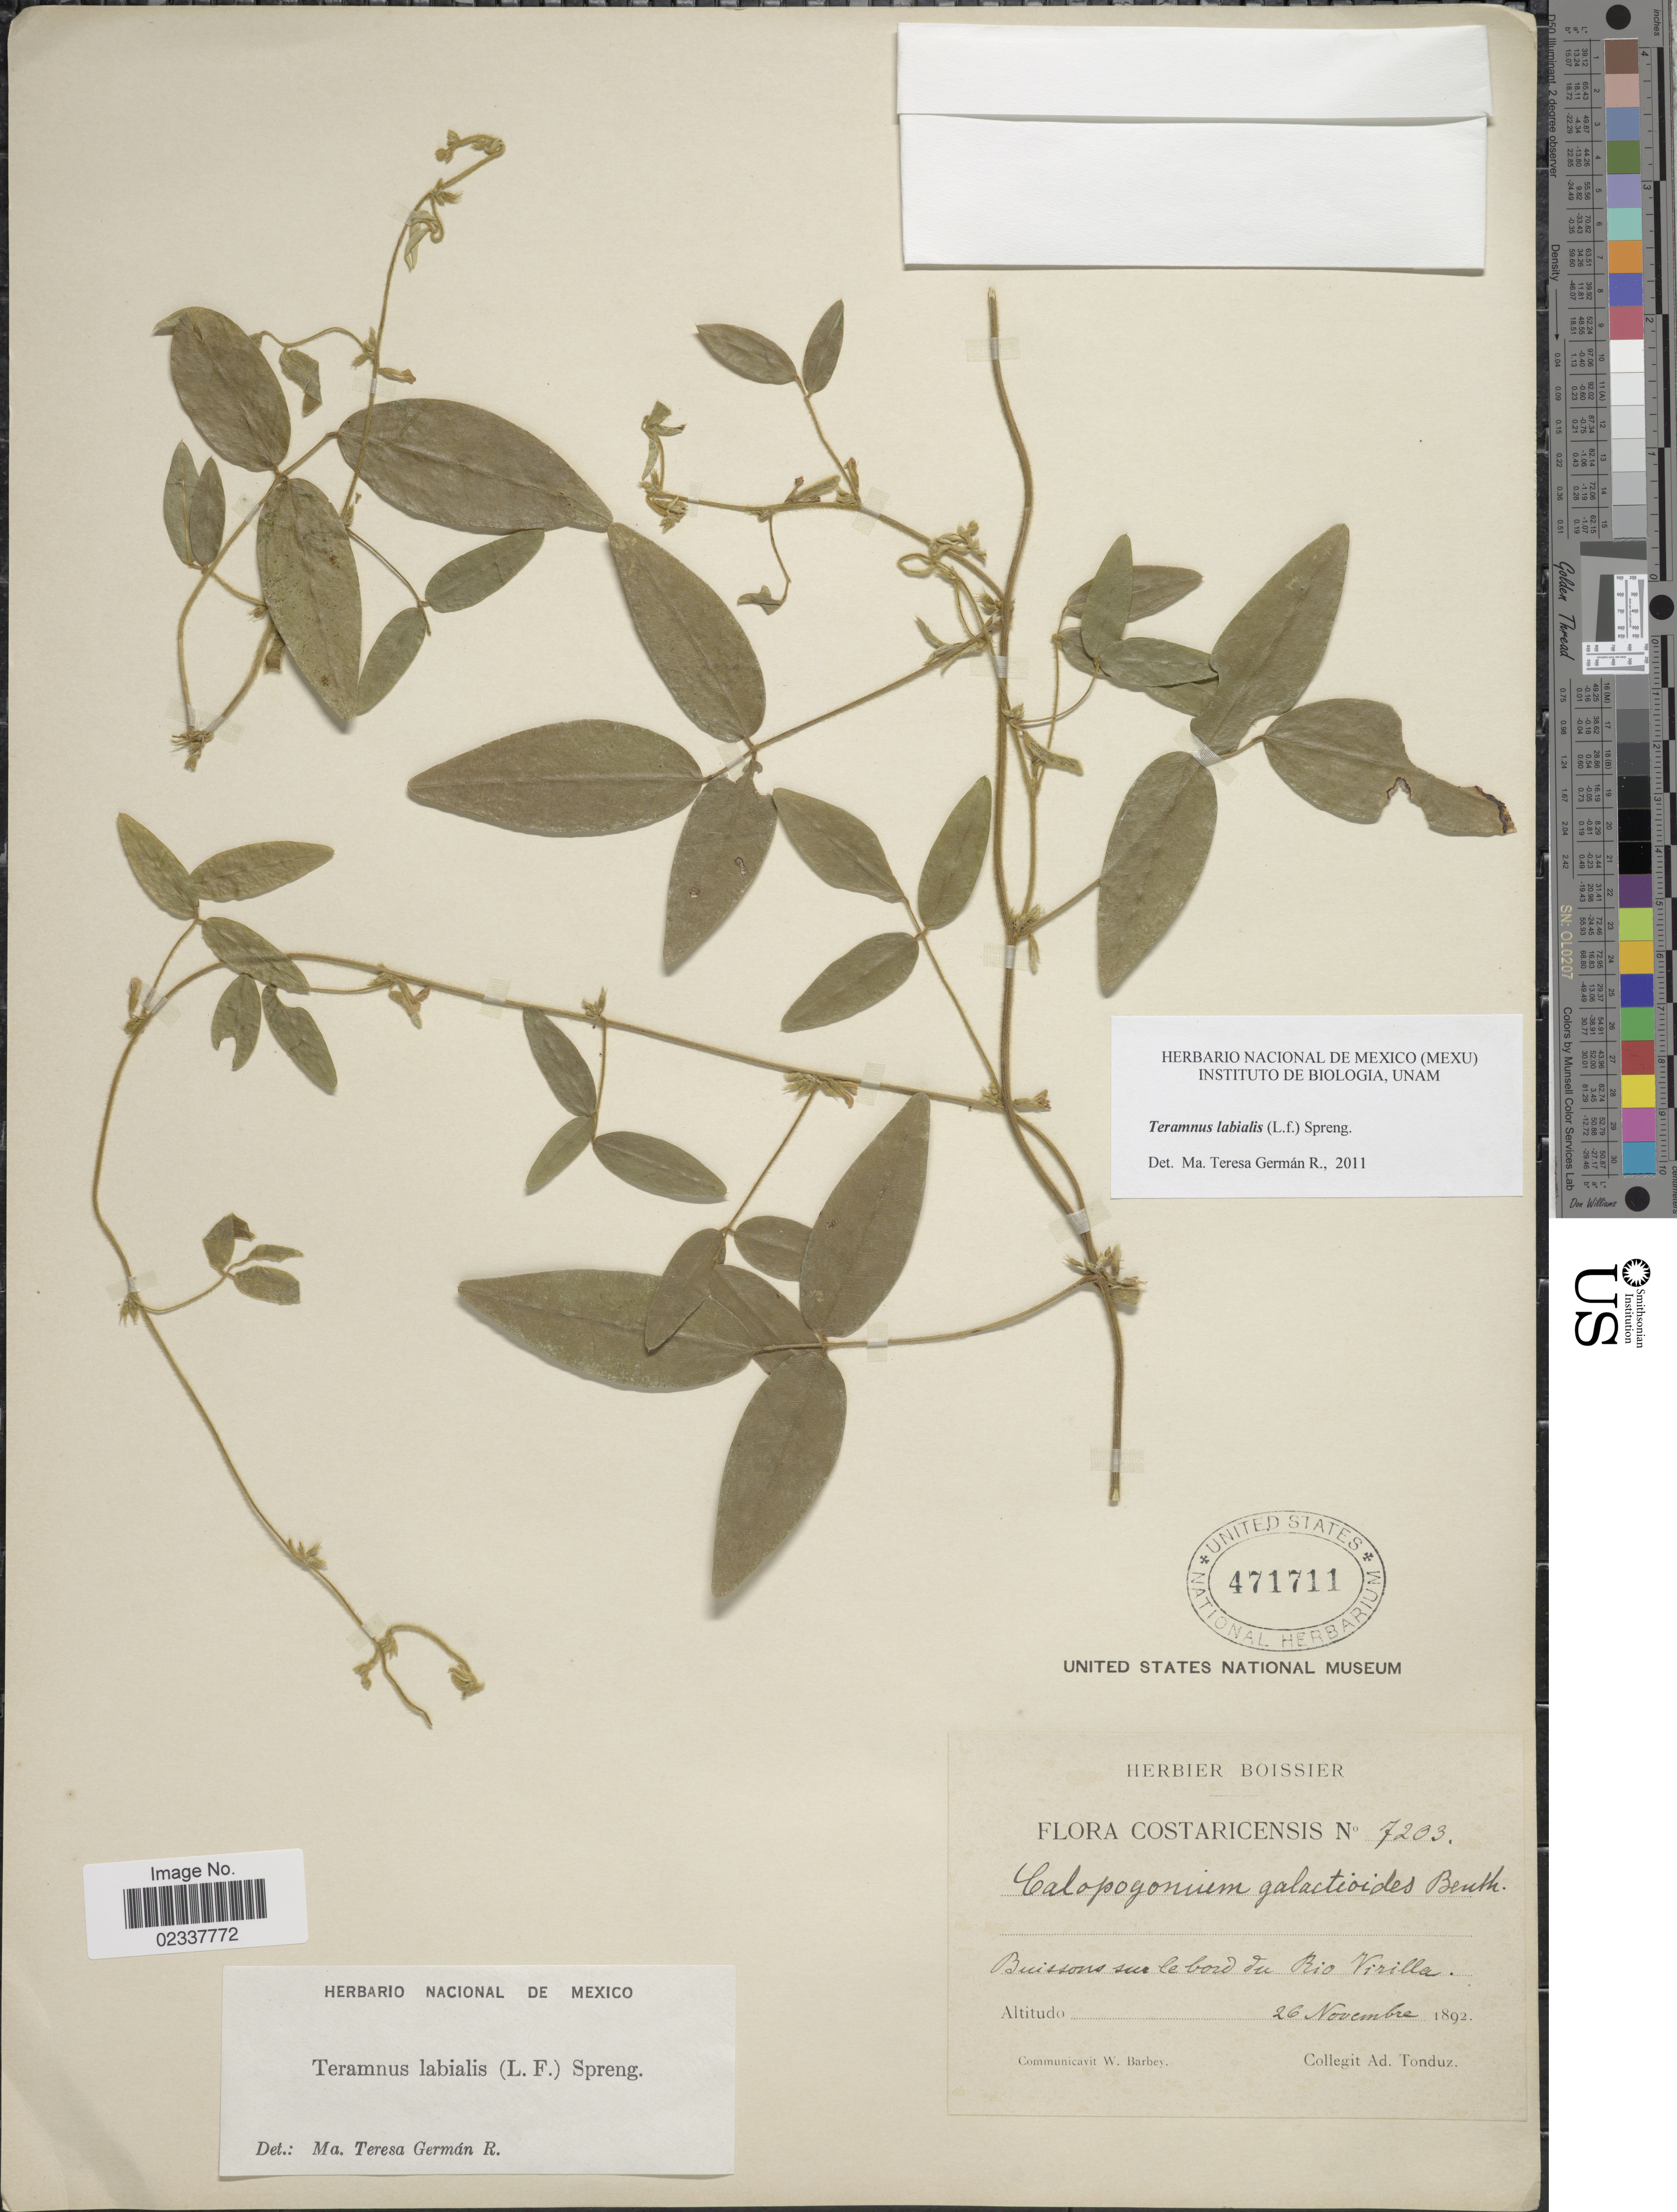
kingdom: Plantae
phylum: Tracheophyta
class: Magnoliopsida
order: Fabales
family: Fabaceae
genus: Teramnus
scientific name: Teramnus labialis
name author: (L. f.) Spreng.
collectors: A. Tonduz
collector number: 7203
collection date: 1892-11-26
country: Costa Rica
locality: Buissons sur le bord du Rio Virilla.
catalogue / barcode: US 471711